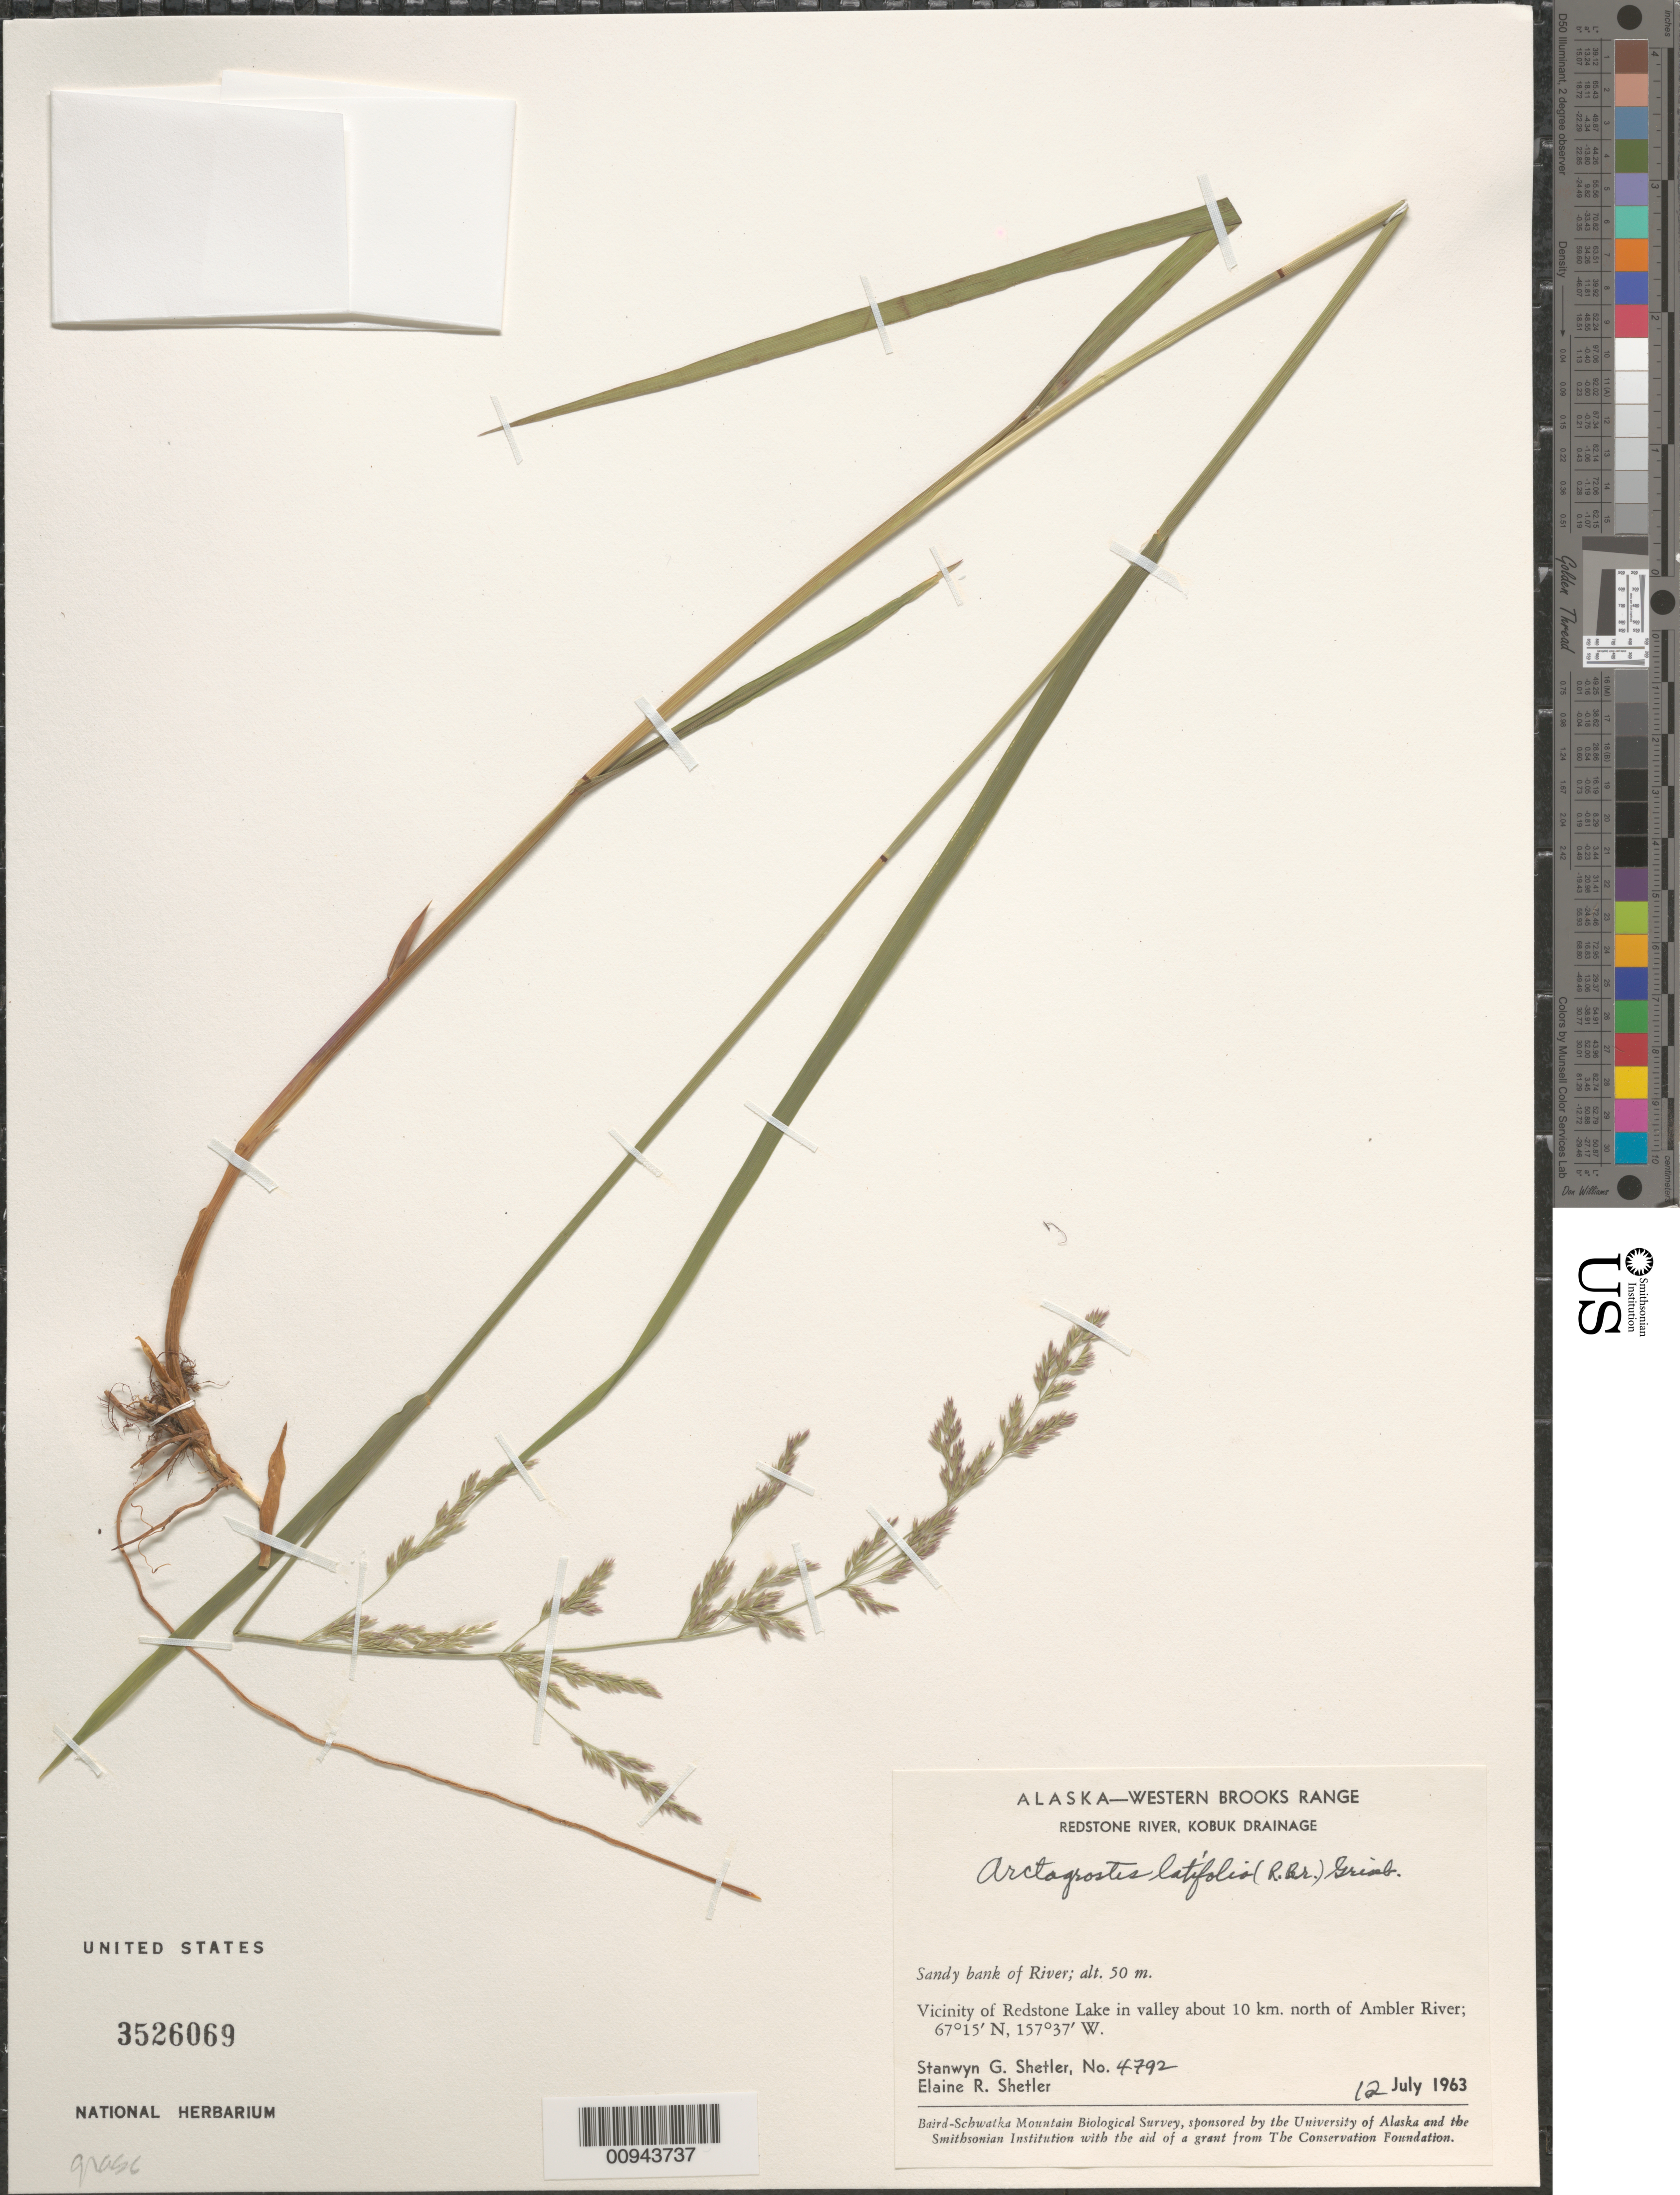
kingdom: Plantae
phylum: Tracheophyta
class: Liliopsida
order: Poales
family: Poaceae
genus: Arctagrostis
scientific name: Arctagrostis latifolia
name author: (R. Br.) Griseb.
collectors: S. Shetler & E. R. Shetler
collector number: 4792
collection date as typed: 12 Jul 1963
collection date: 1963-07-12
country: United States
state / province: Alaska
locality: Vicinity of Redstone Lake in valley about 10 km. north of Ambler River. Western Brooks Range, Redstone River, Kobuk Drainage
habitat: Sandy bank of River.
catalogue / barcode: US 3526069